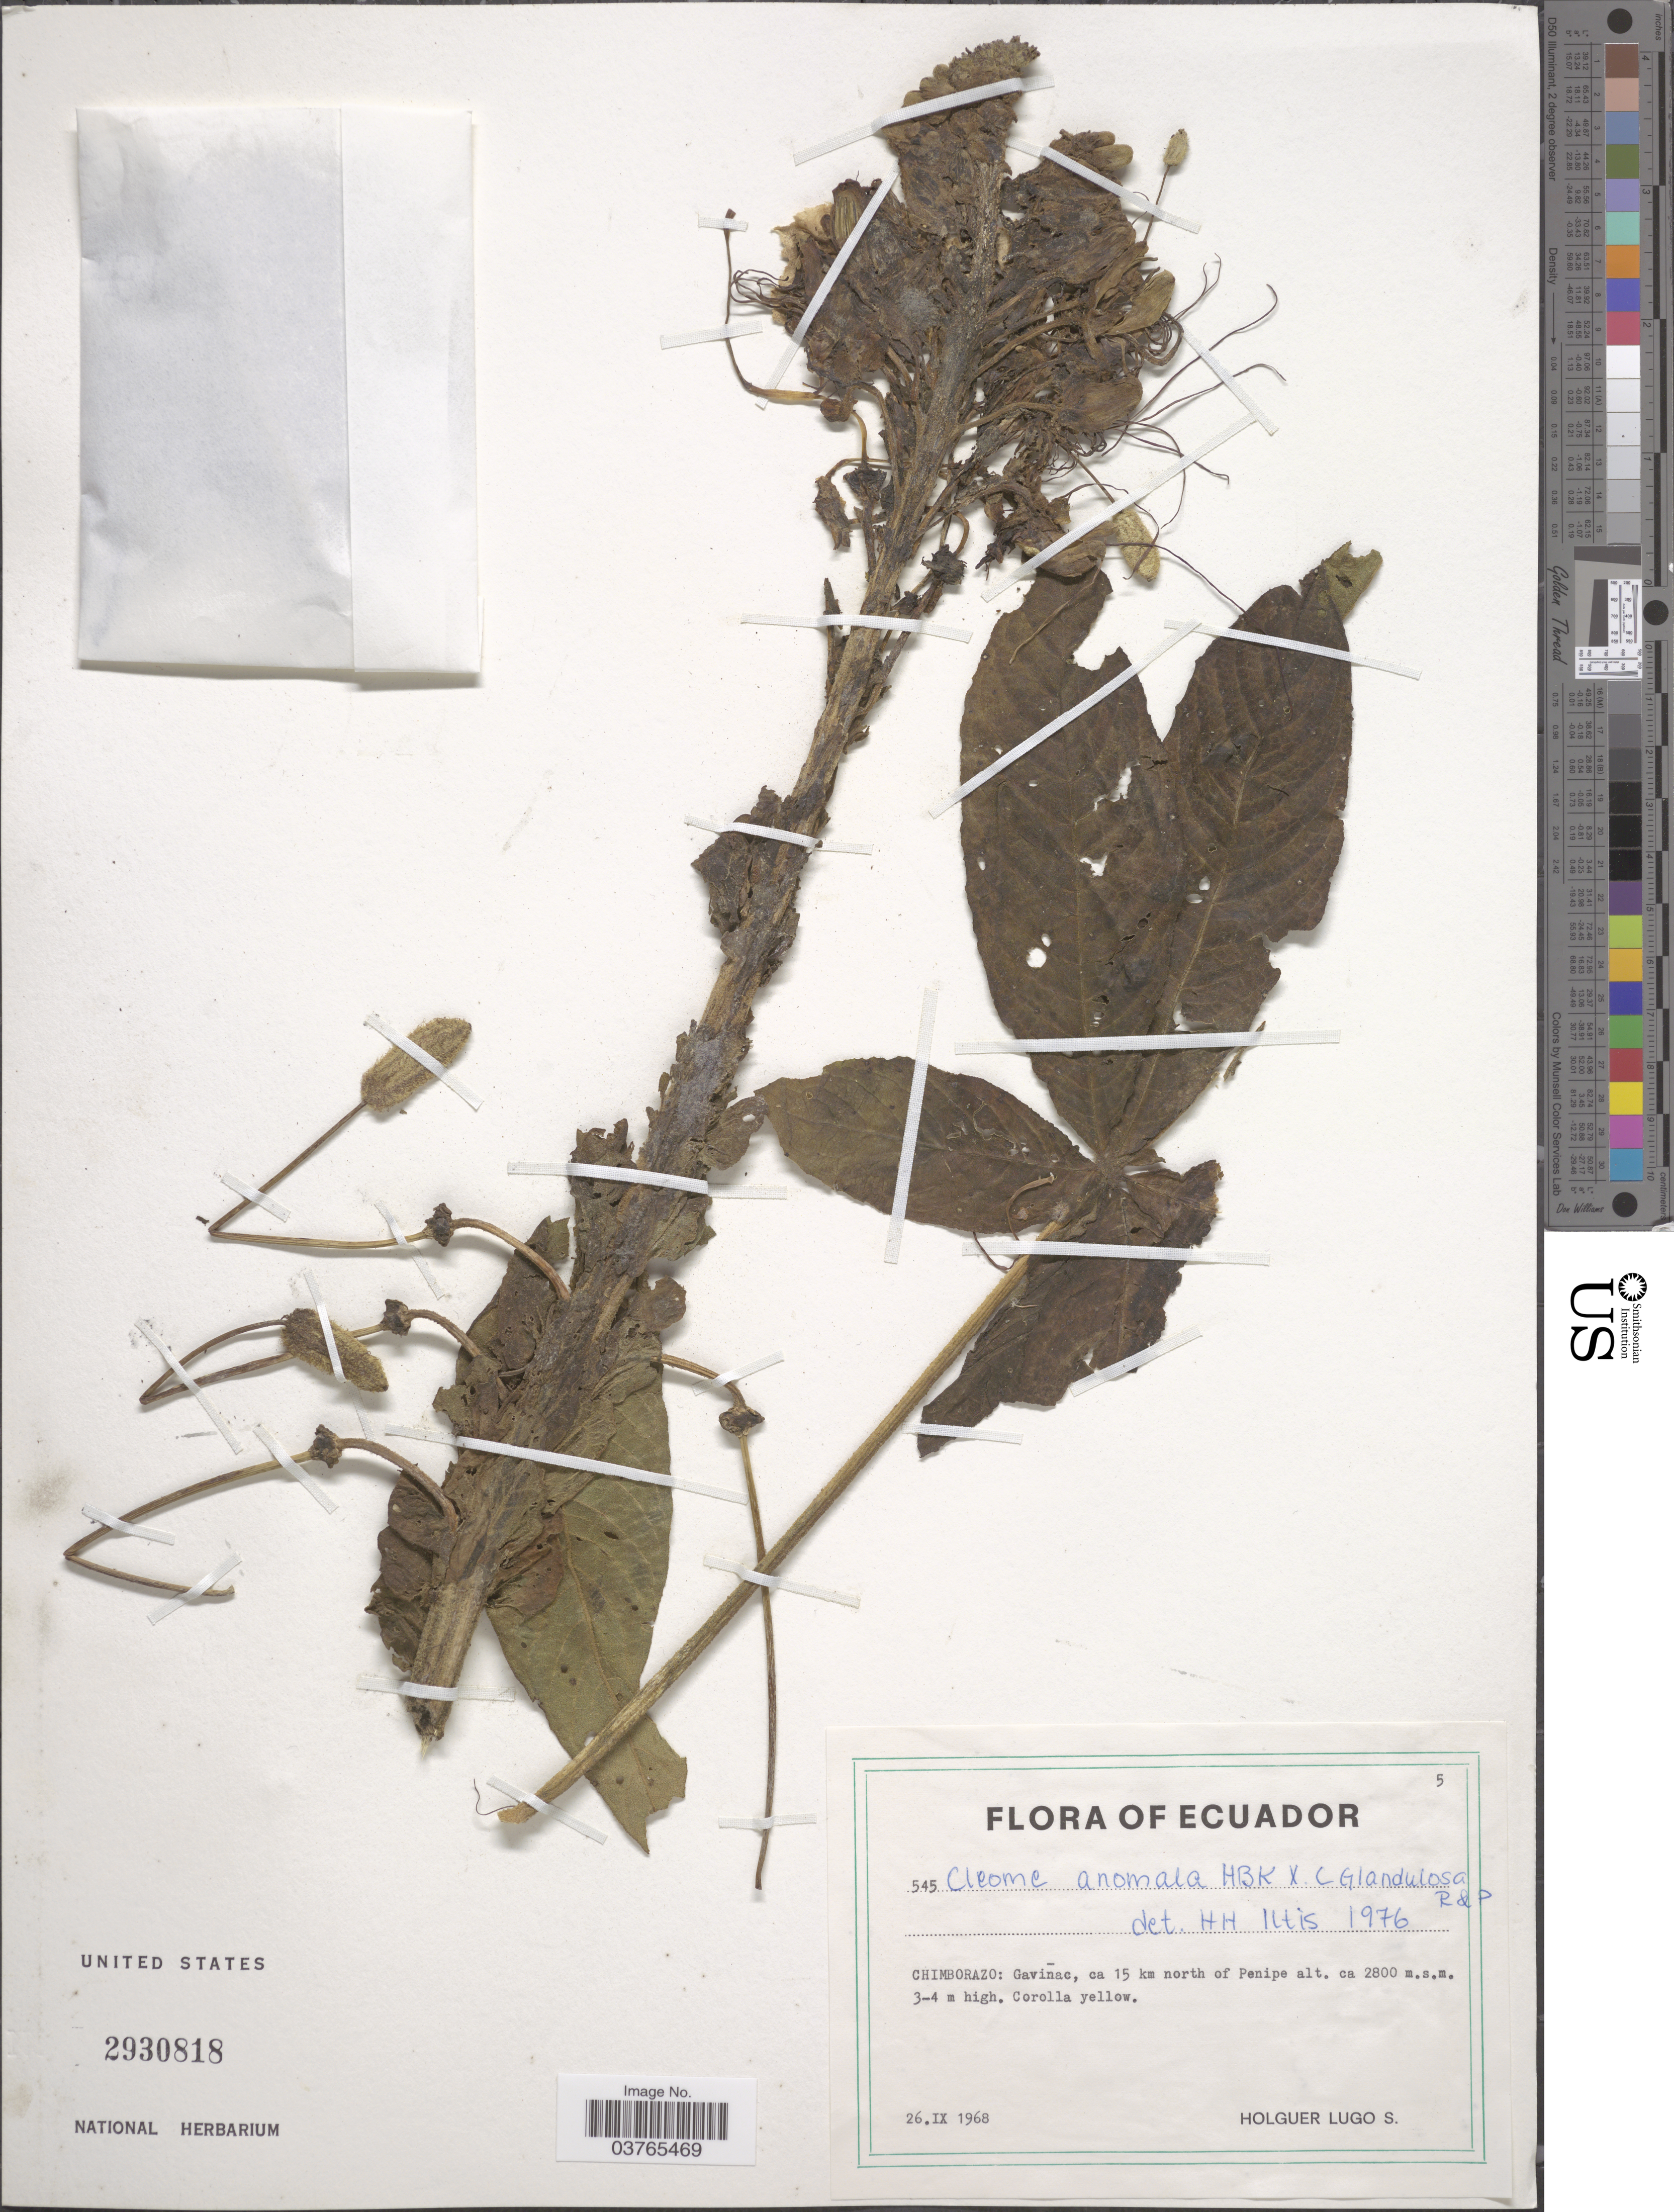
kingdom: Plantae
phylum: Tracheophyta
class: Magnoliopsida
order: Brassicales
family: Cleomaceae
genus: Andinocleome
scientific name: Andinocleome anomala x A. glandulosa (Ruiz & Pav. ex DC.) Iltis ex E.M. McGinty & Roalson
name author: (Briq.) Iltis ex E.M. McGinty & Roalson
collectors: H. Lugo S.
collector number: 545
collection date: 1968-09-26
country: Ecuador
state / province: Chimborazo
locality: Gaviñac, ca 15 km north of Penipe.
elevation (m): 2800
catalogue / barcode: US 2930818